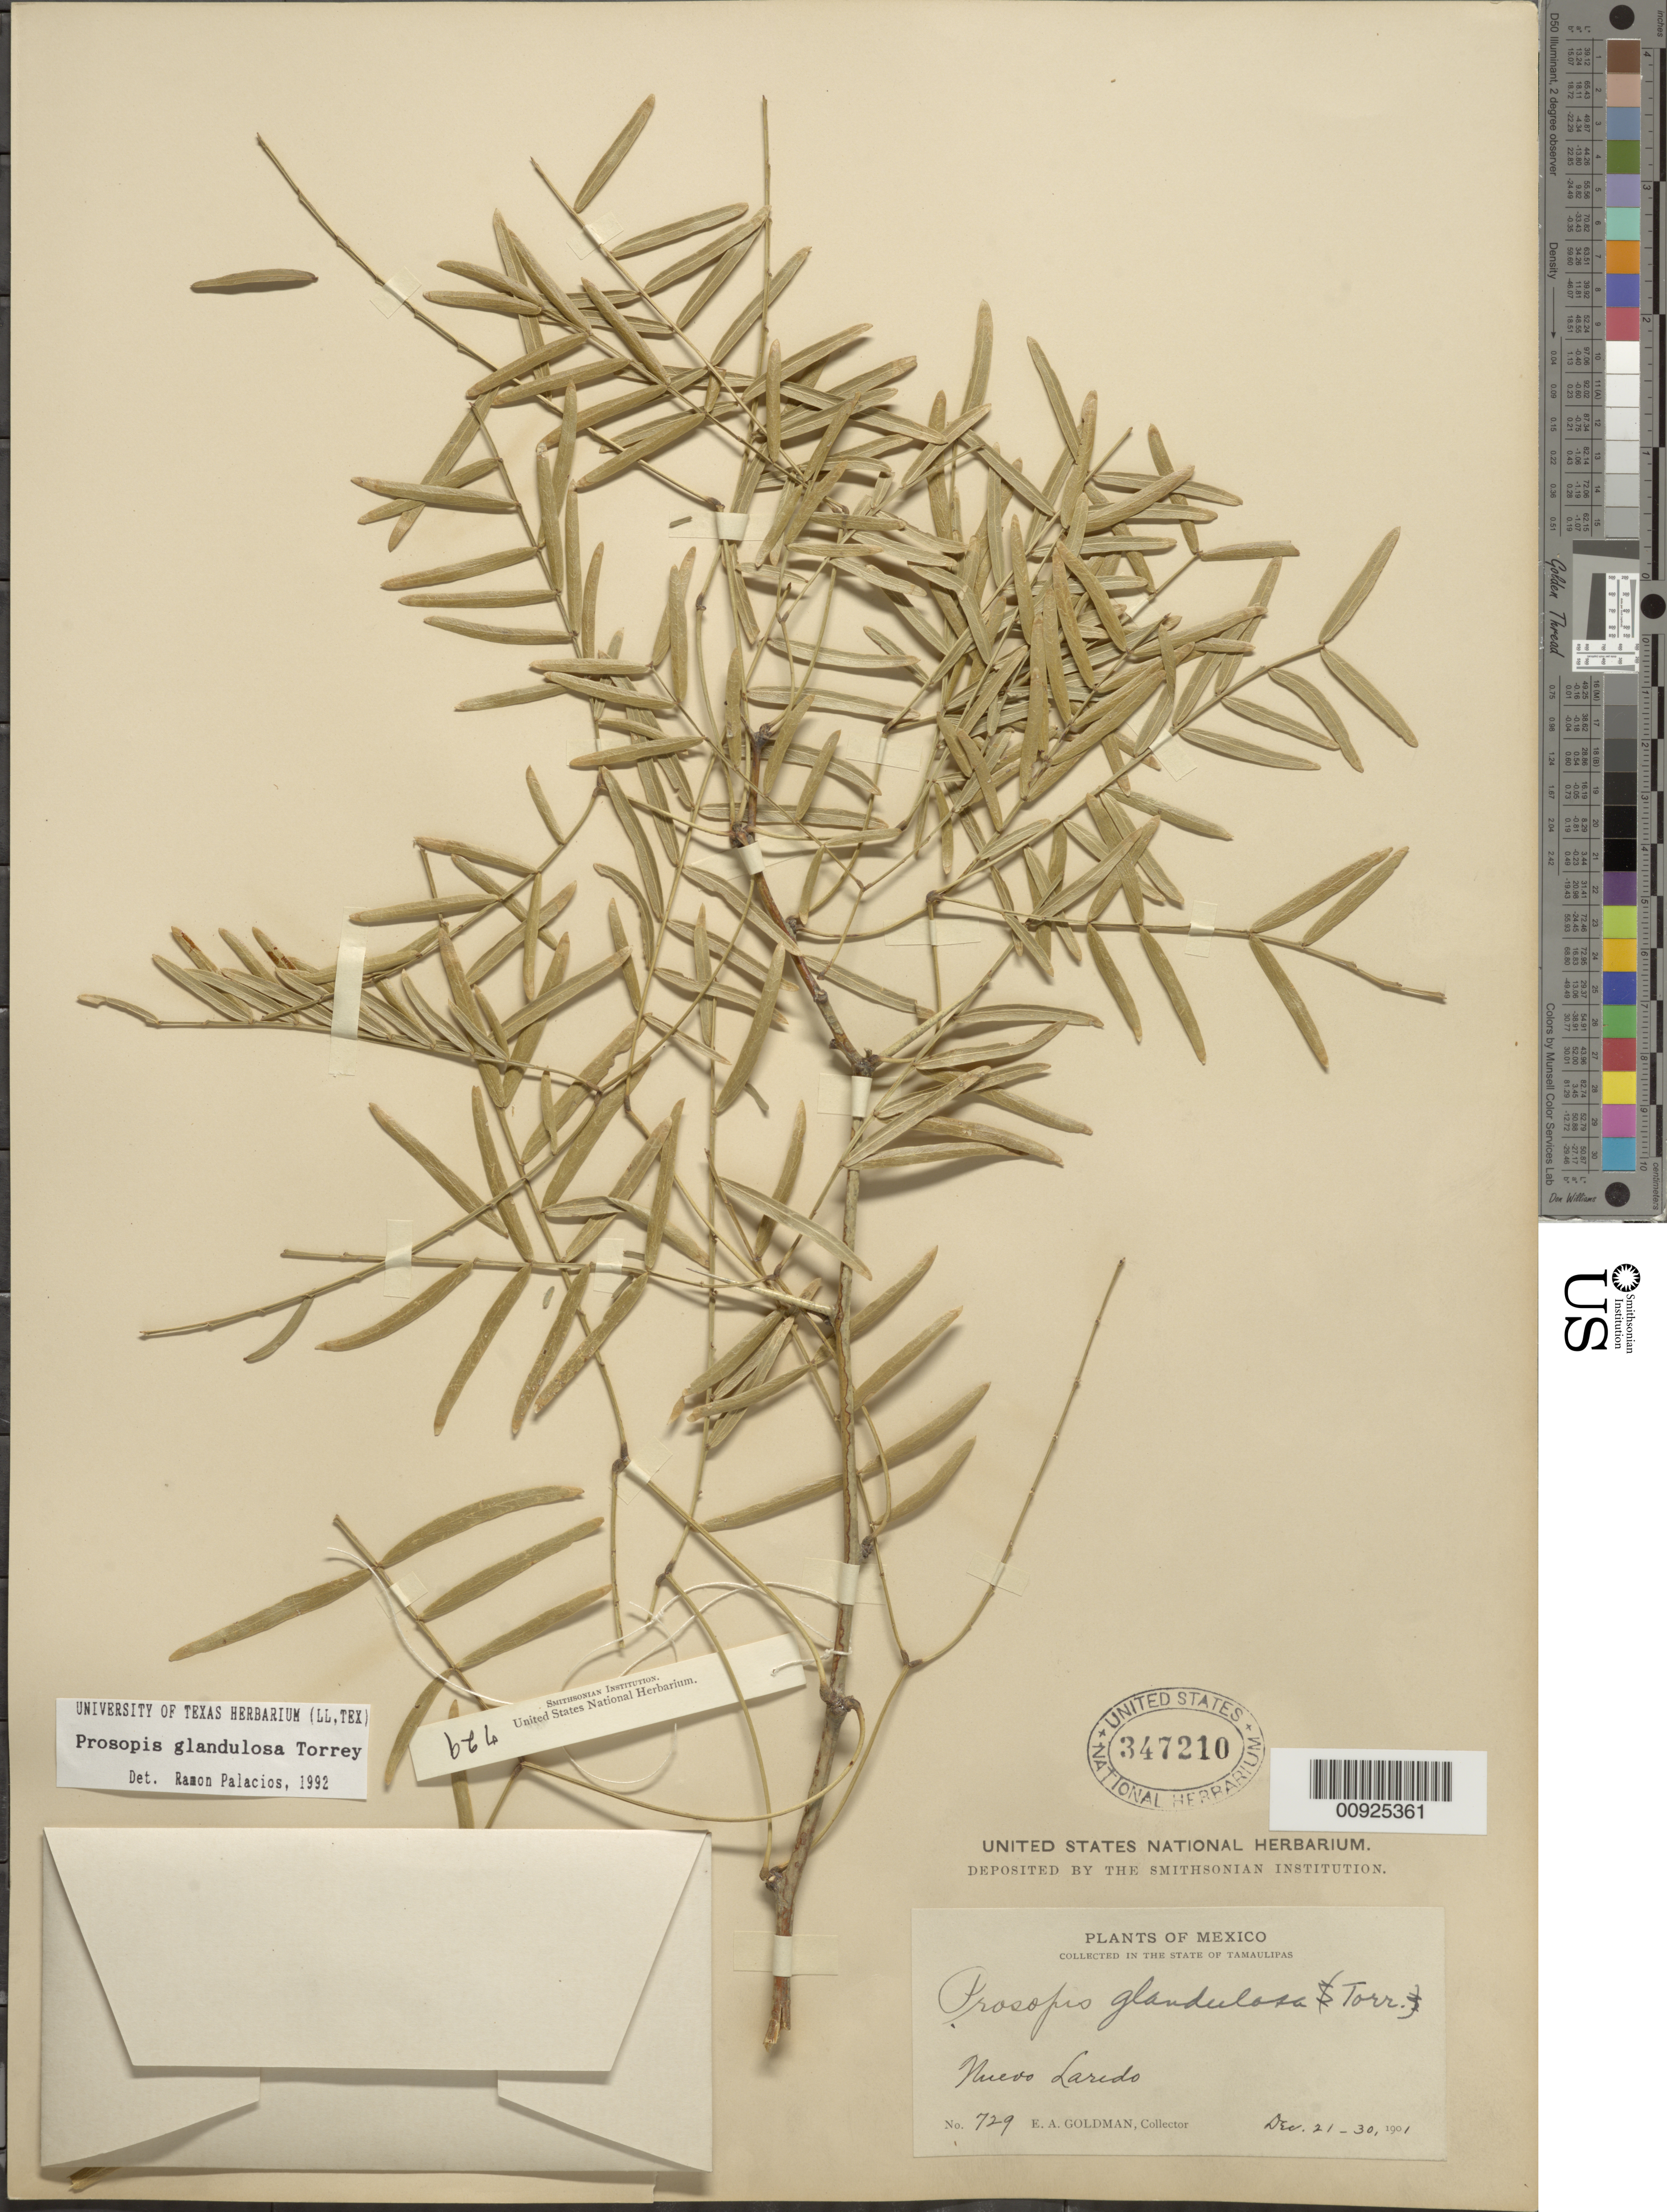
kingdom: Plantae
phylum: Tracheophyta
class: Magnoliopsida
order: Fabales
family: Fabaceae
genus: Neltuma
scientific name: Neltuma glandulosa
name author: (Torr.) Britton & Rose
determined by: Strong, Mark T., (BOT), Smithsonian Institution - National Museum of Natural History (UNITED STATES)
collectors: E. A. Goldman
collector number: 729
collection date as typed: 21 Dec 1901 to 30 Dec 1901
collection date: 1901-12-21/1901-12-30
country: Mexico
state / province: Tamaulipas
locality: Nuevo Laredo, State of Tamaulipas.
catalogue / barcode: US 347210